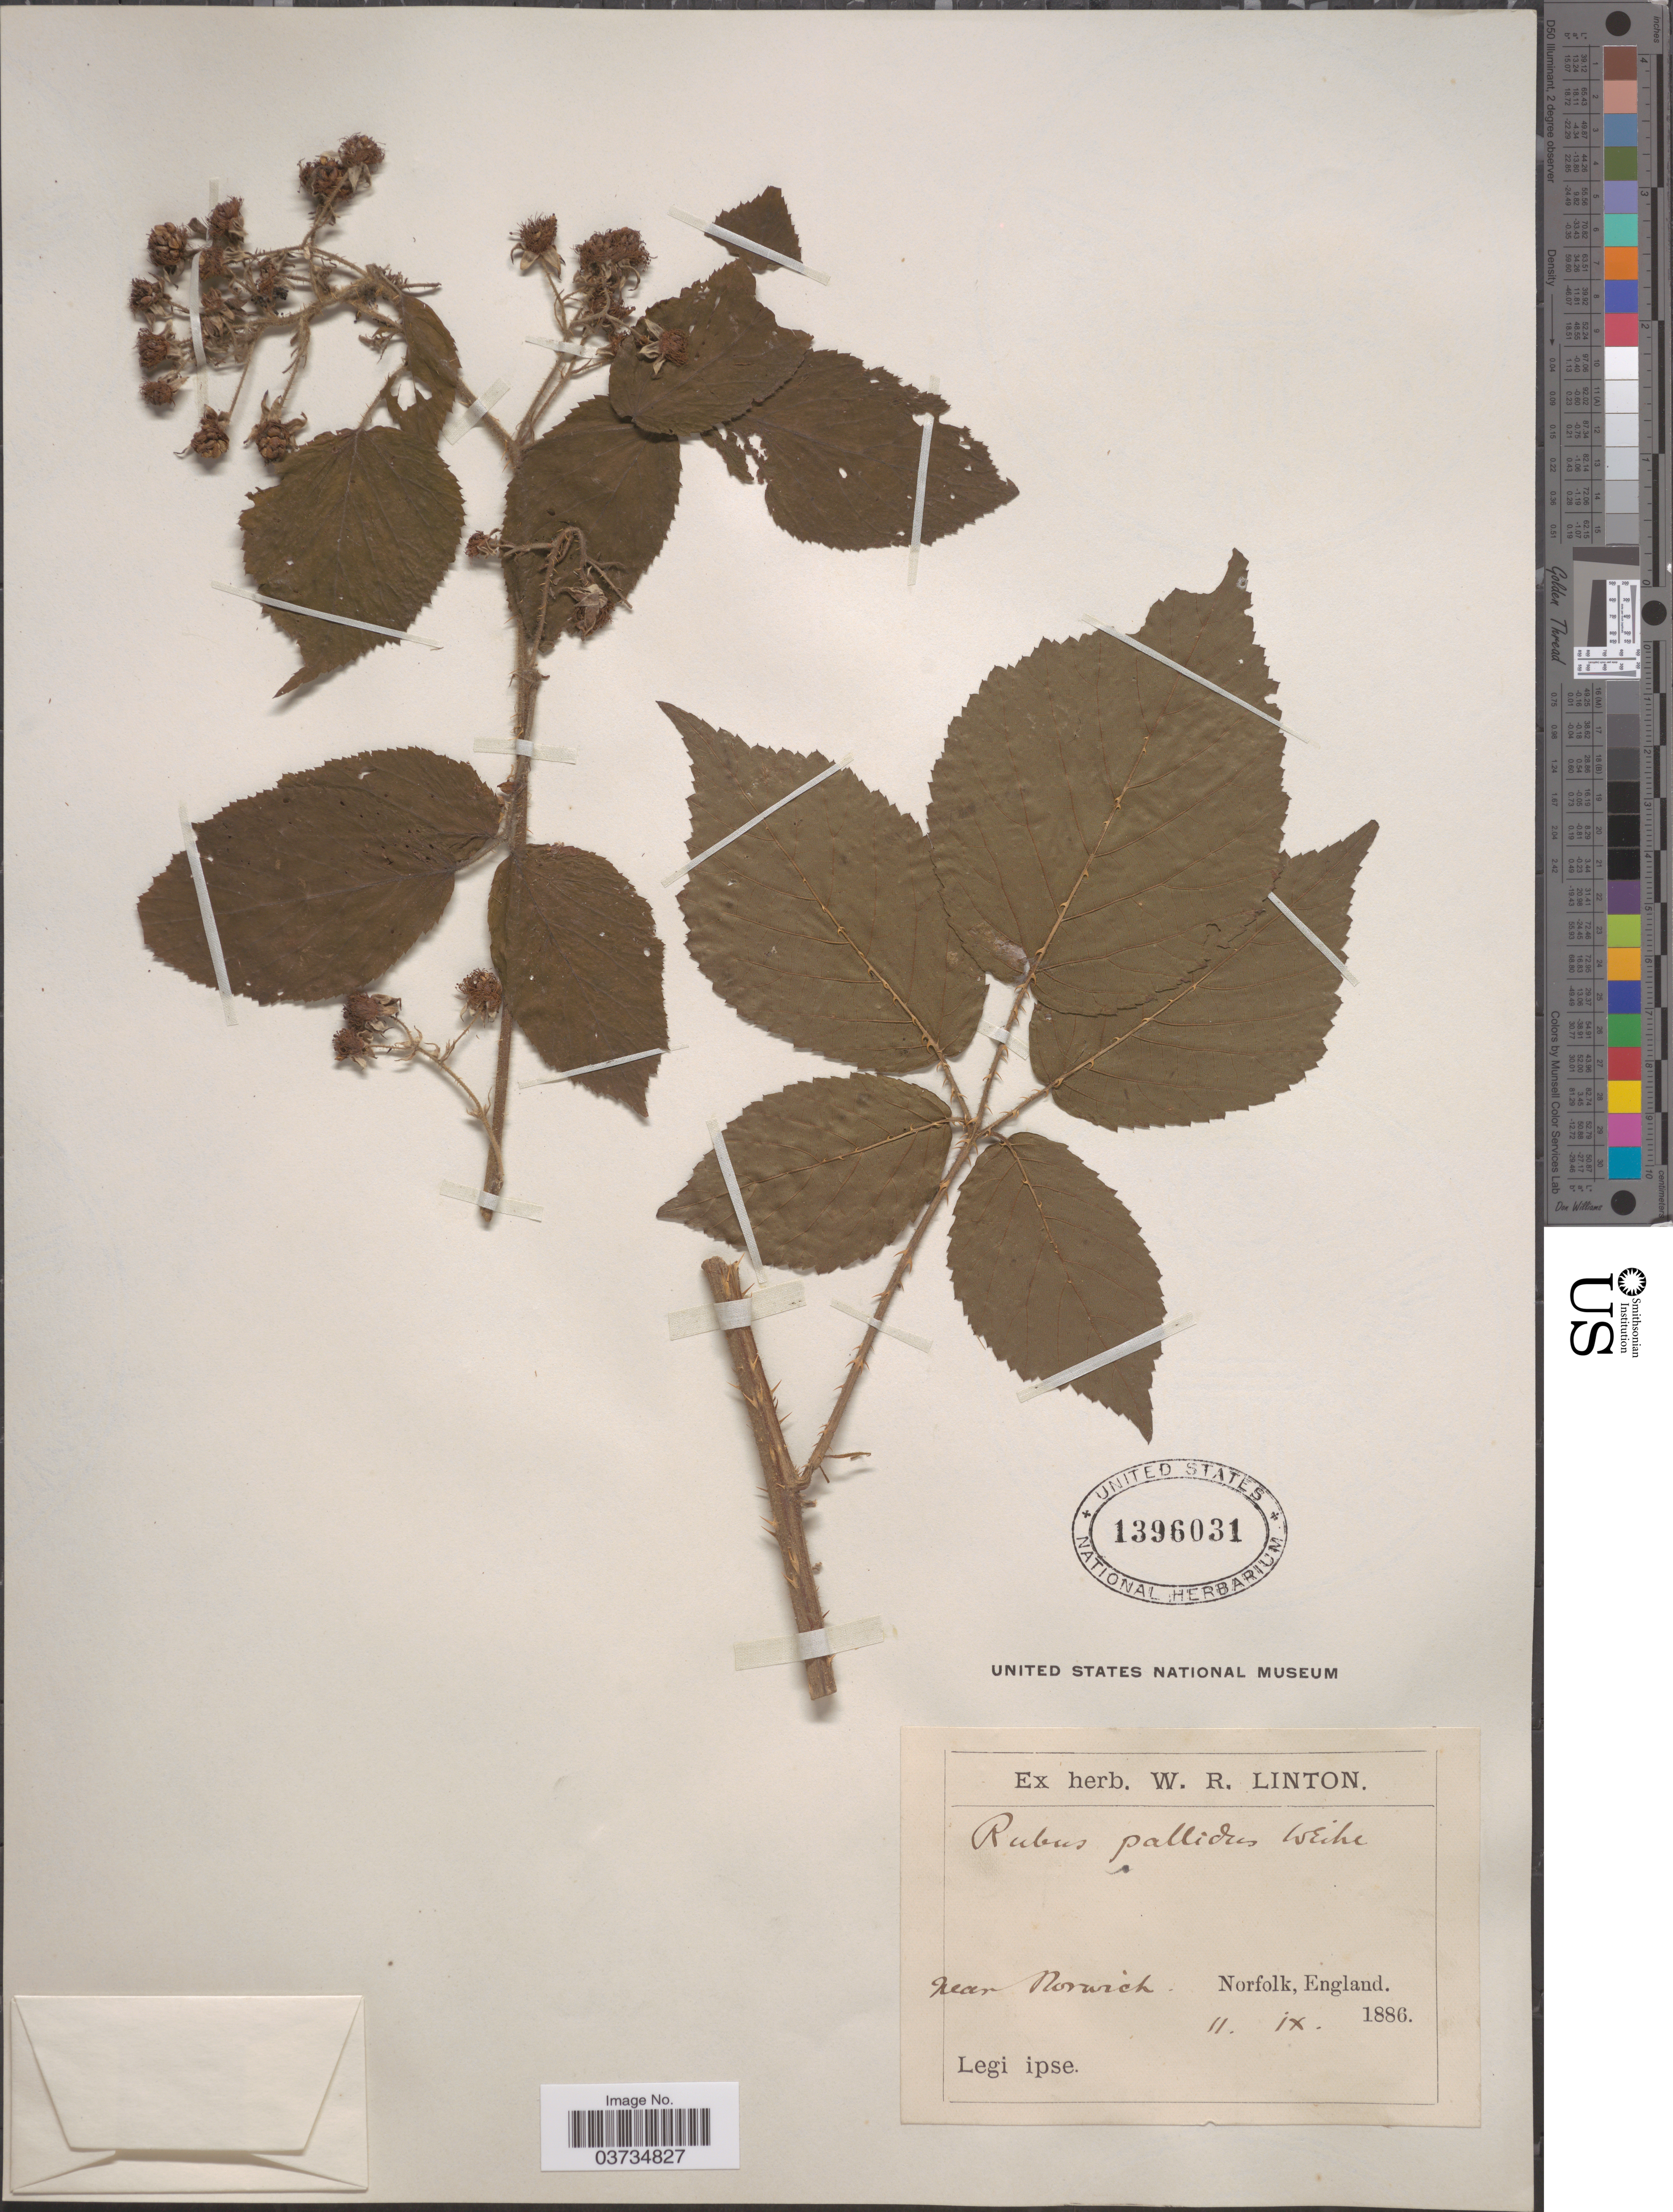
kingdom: Plantae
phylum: Tracheophyta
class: Magnoliopsida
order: Rosales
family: Rosaceae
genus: Rubus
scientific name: Rubus pallidus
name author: Weihe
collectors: W. Linton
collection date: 1886-09-11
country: United Kingdom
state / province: England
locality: Near Norwick. Norfolk.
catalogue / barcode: US 1396031